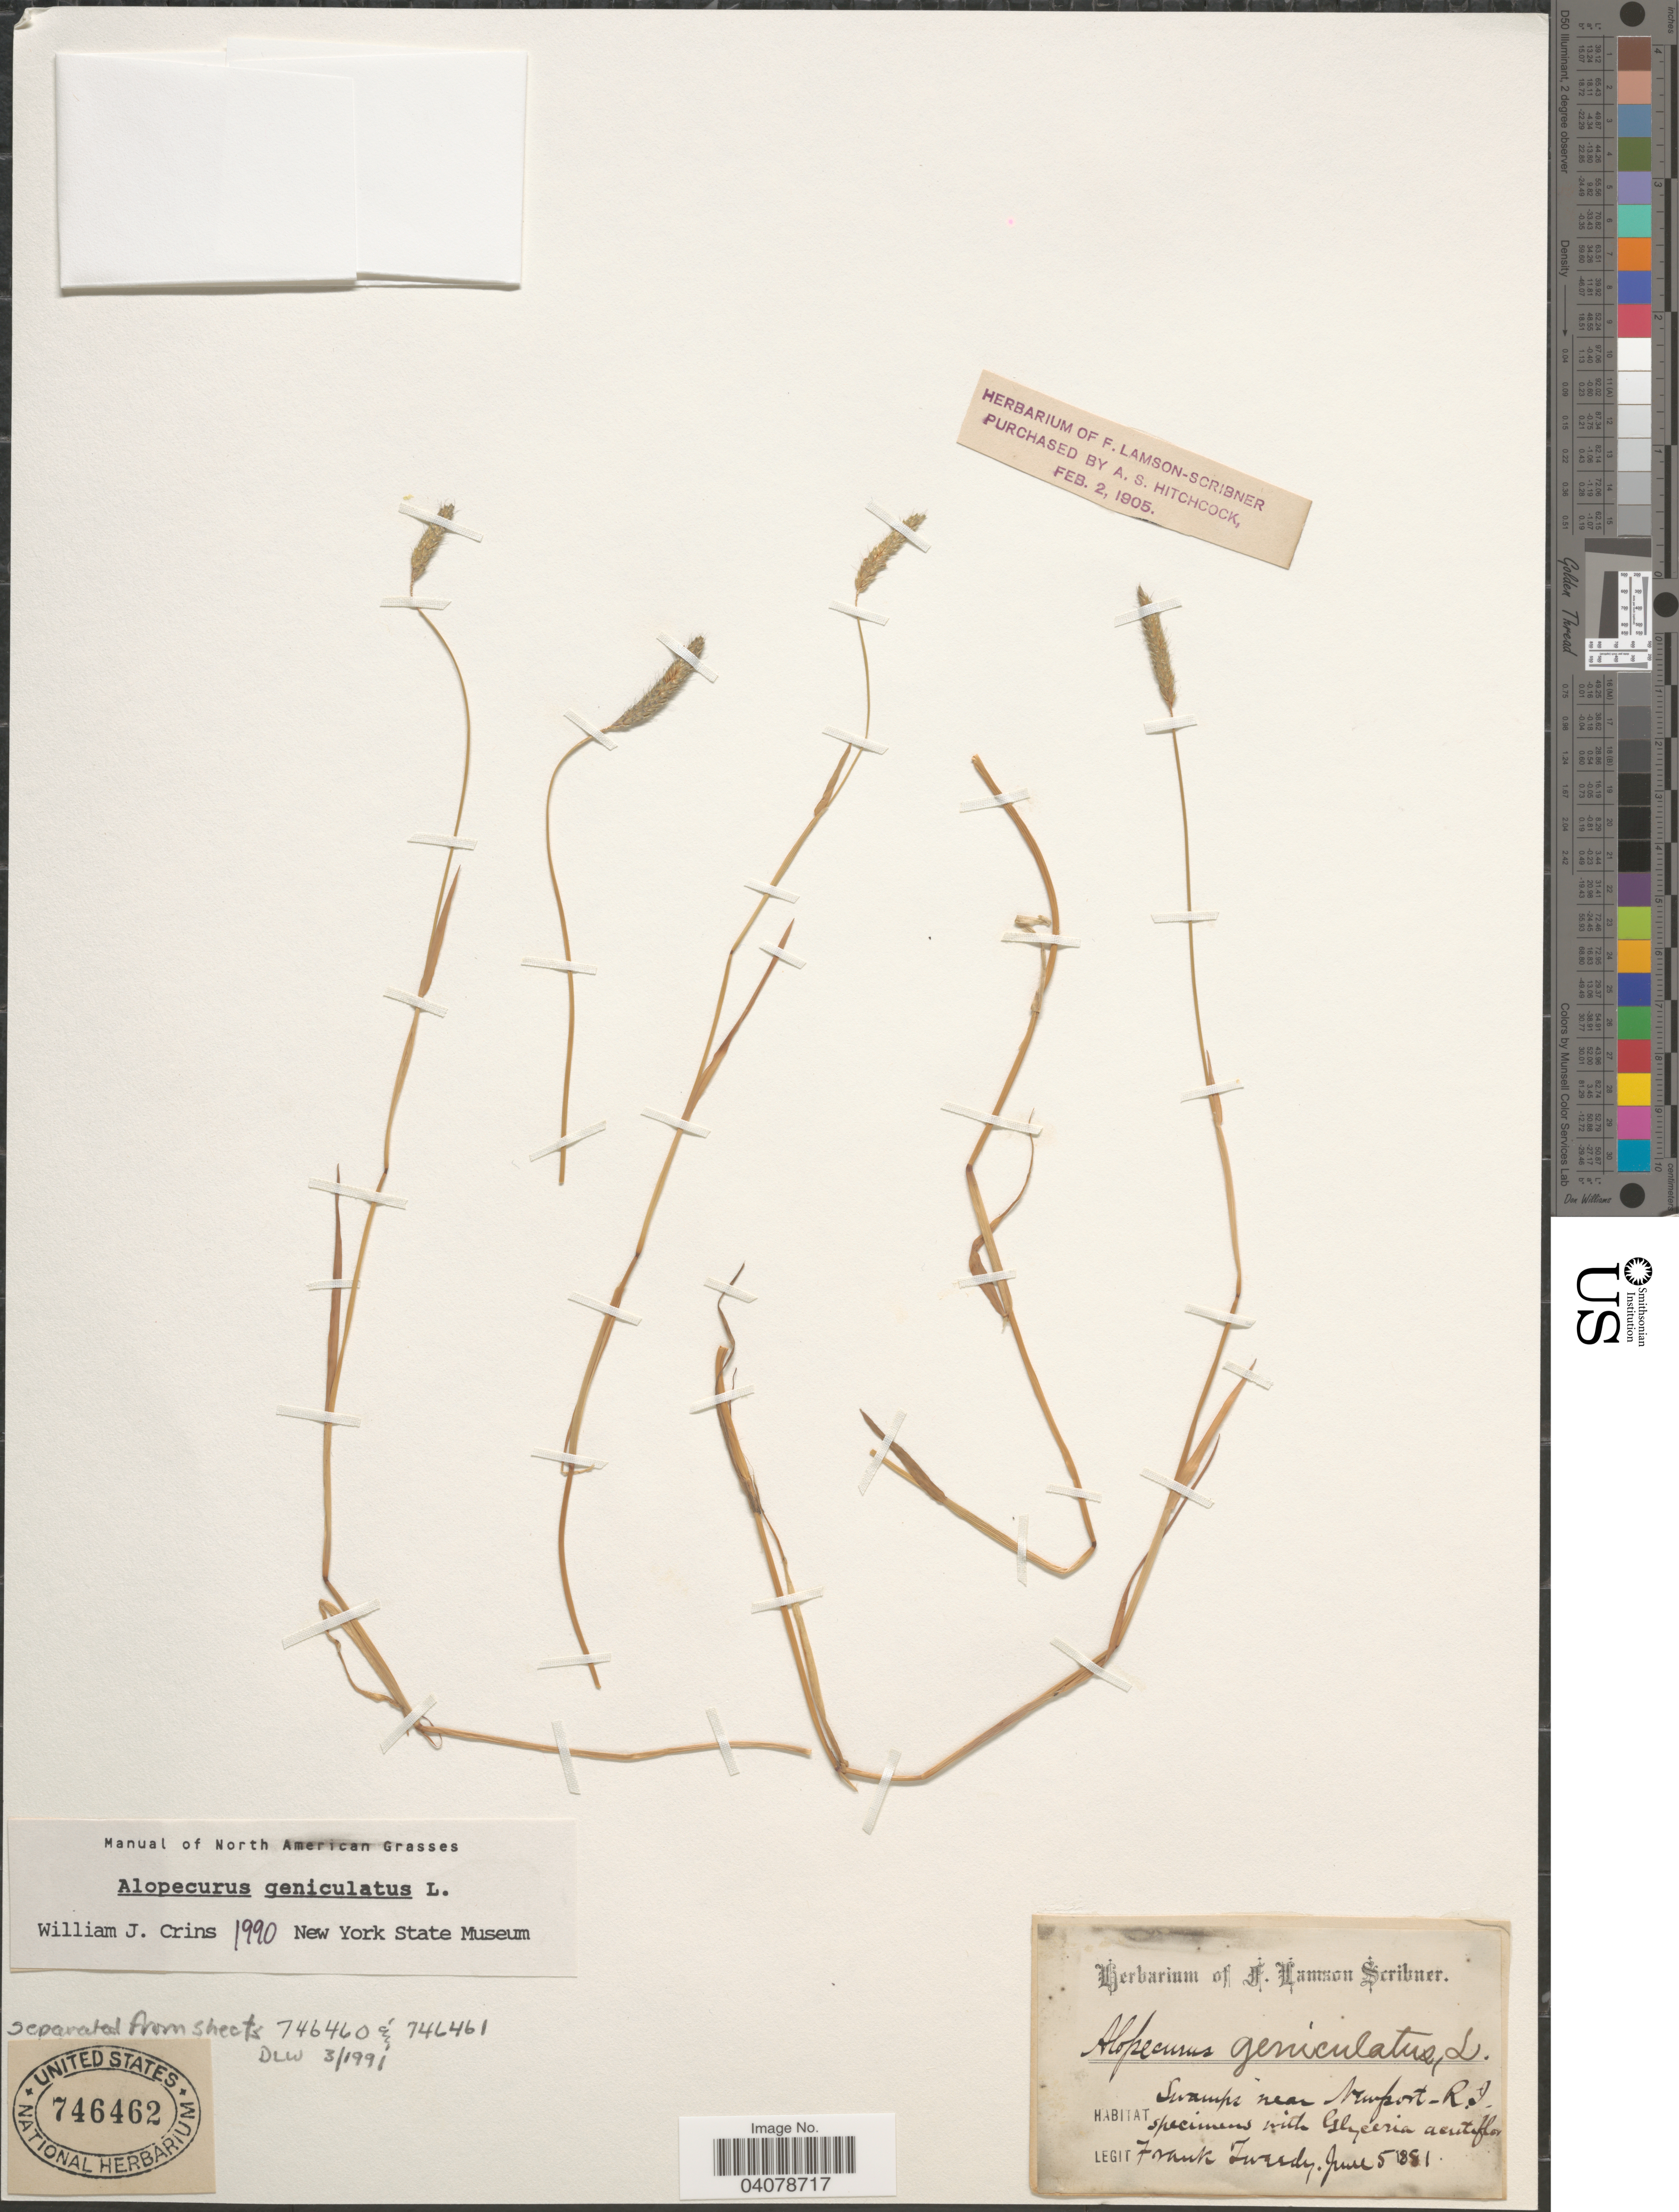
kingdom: Plantae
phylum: Tracheophyta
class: Liliopsida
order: Poales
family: Poaceae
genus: Alopecurus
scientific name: Alopecurus geniculatus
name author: L.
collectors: F. Tweedy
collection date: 1881-06-05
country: United States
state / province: Rhode Island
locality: Swamps near Newport.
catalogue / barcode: US 746462